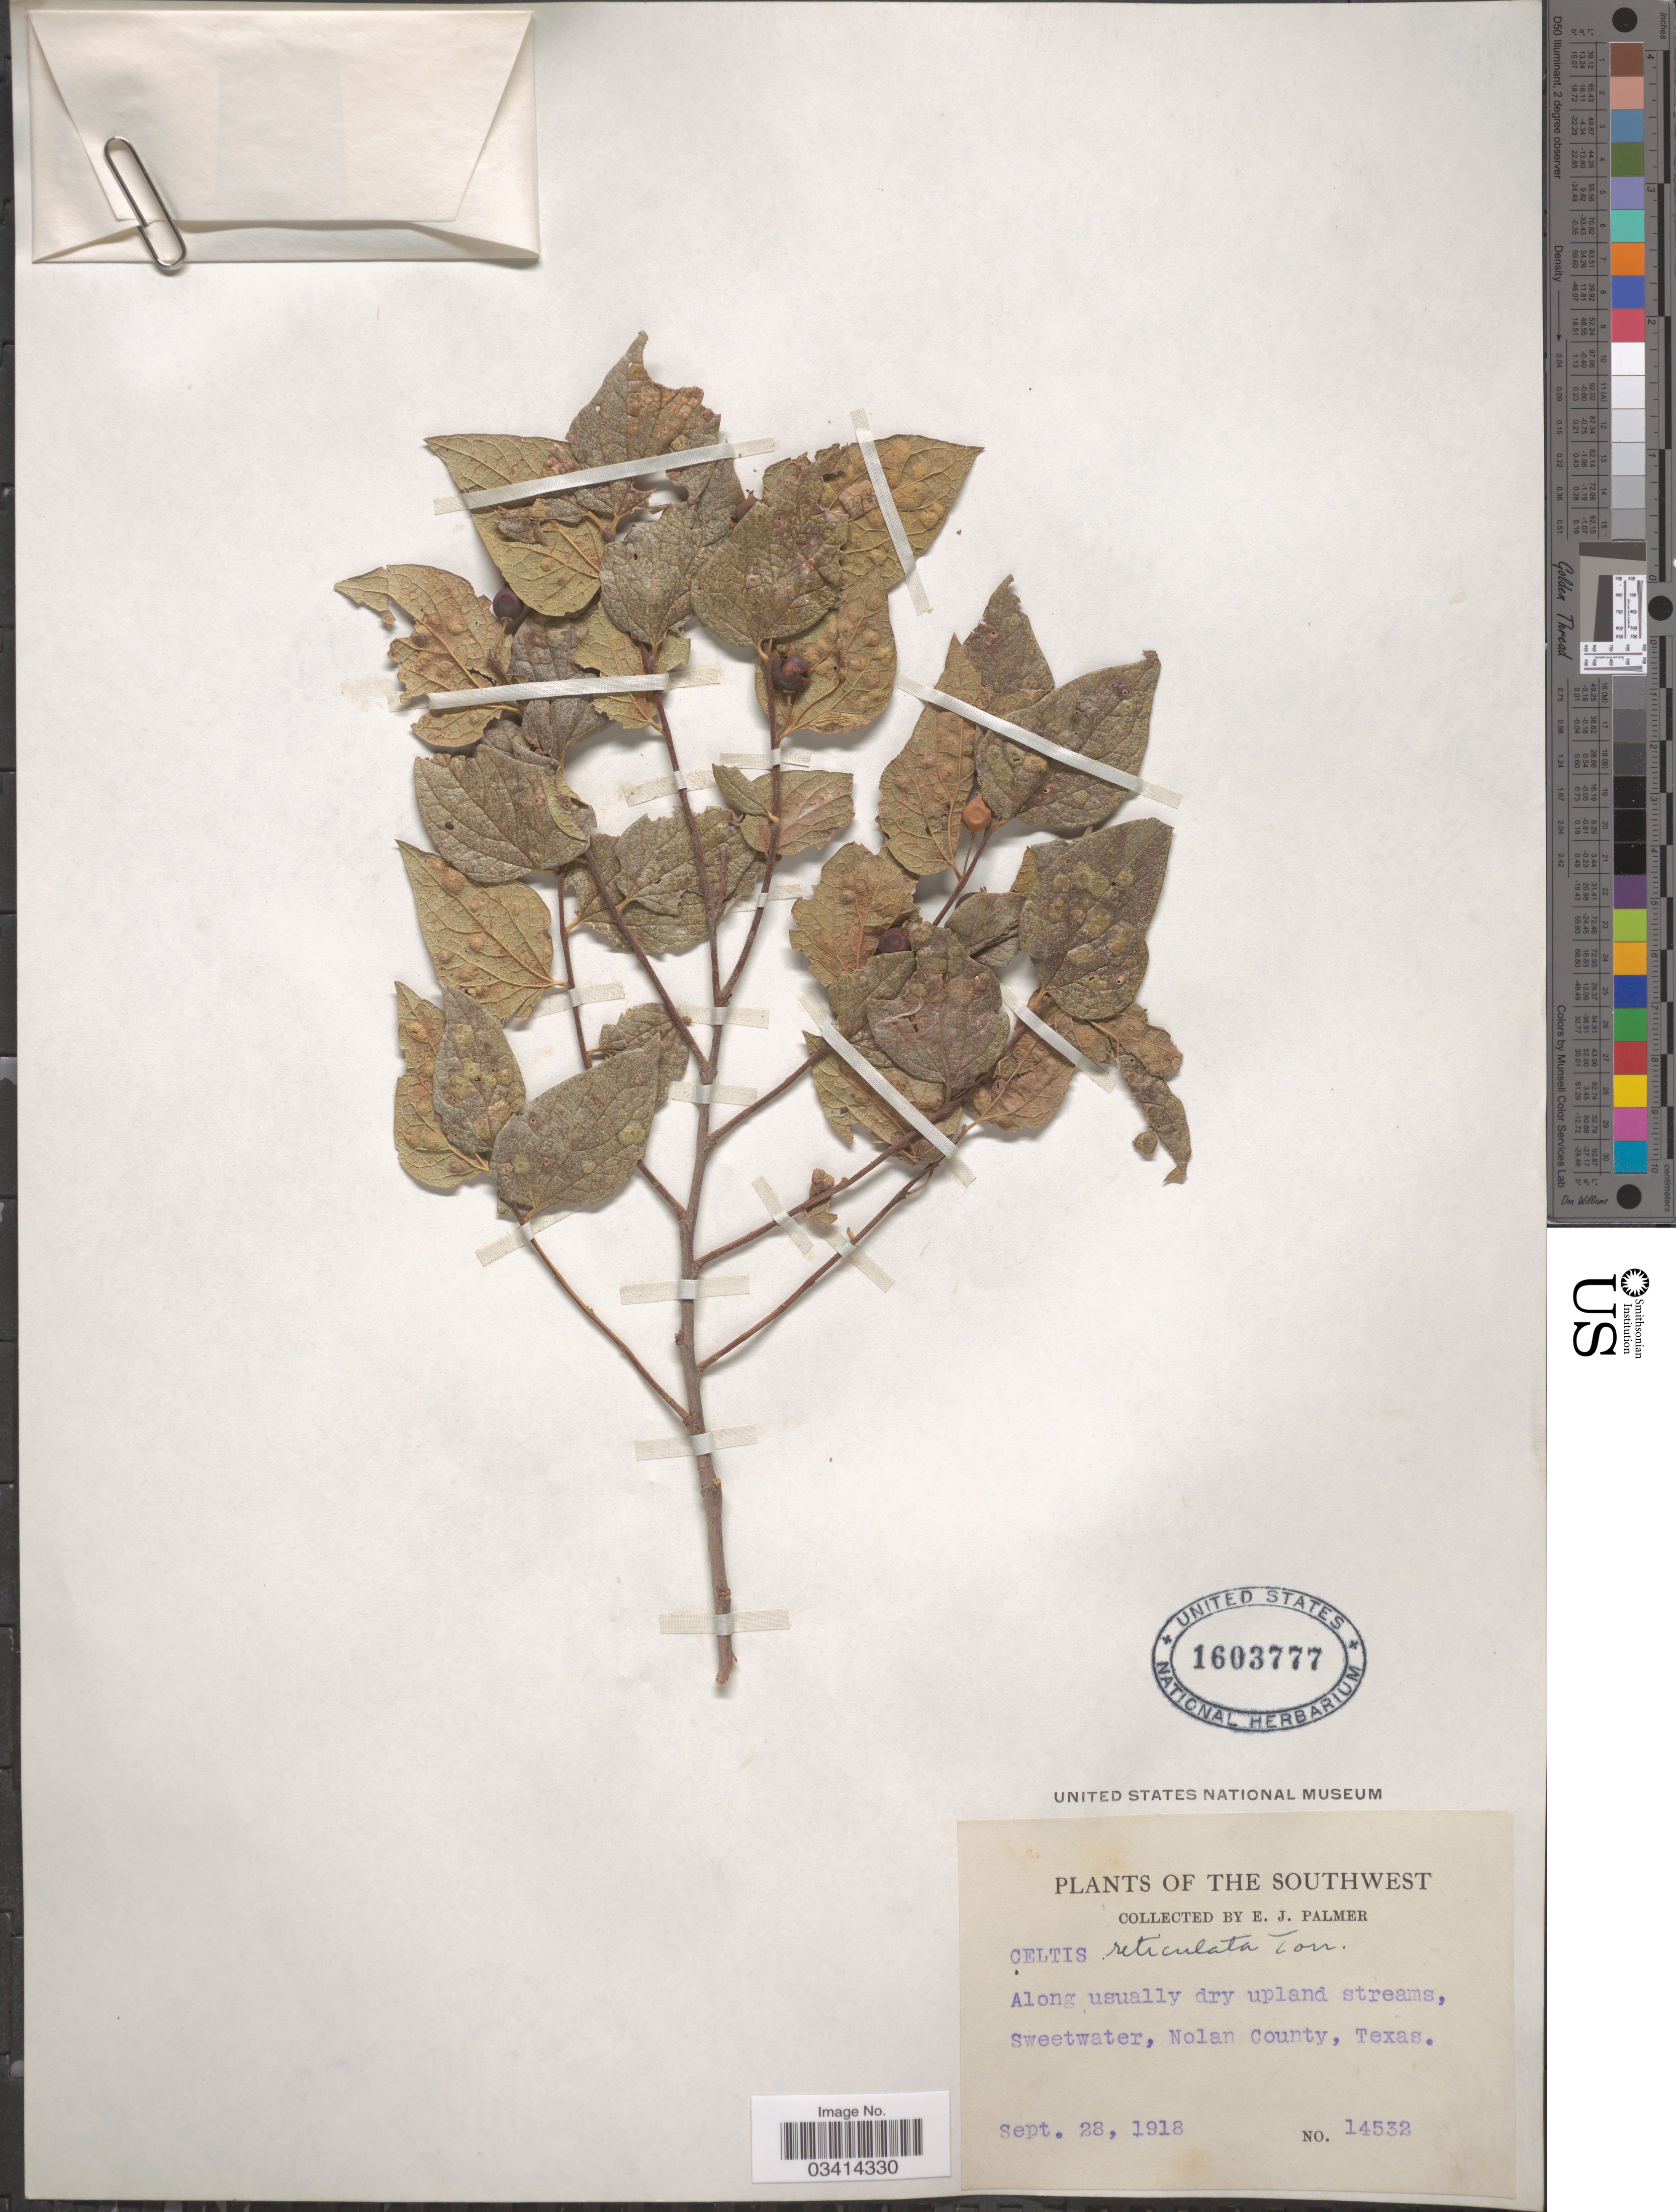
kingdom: Plantae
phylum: Tracheophyta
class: Magnoliopsida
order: Rosales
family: Cannabaceae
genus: Celtis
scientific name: Celtis reticulata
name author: Torr.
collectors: E. J. Palmer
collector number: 14532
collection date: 1918-09-28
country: United States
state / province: Texas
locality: Southwest. Sweetwater, Nolan County.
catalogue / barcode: US 1603777